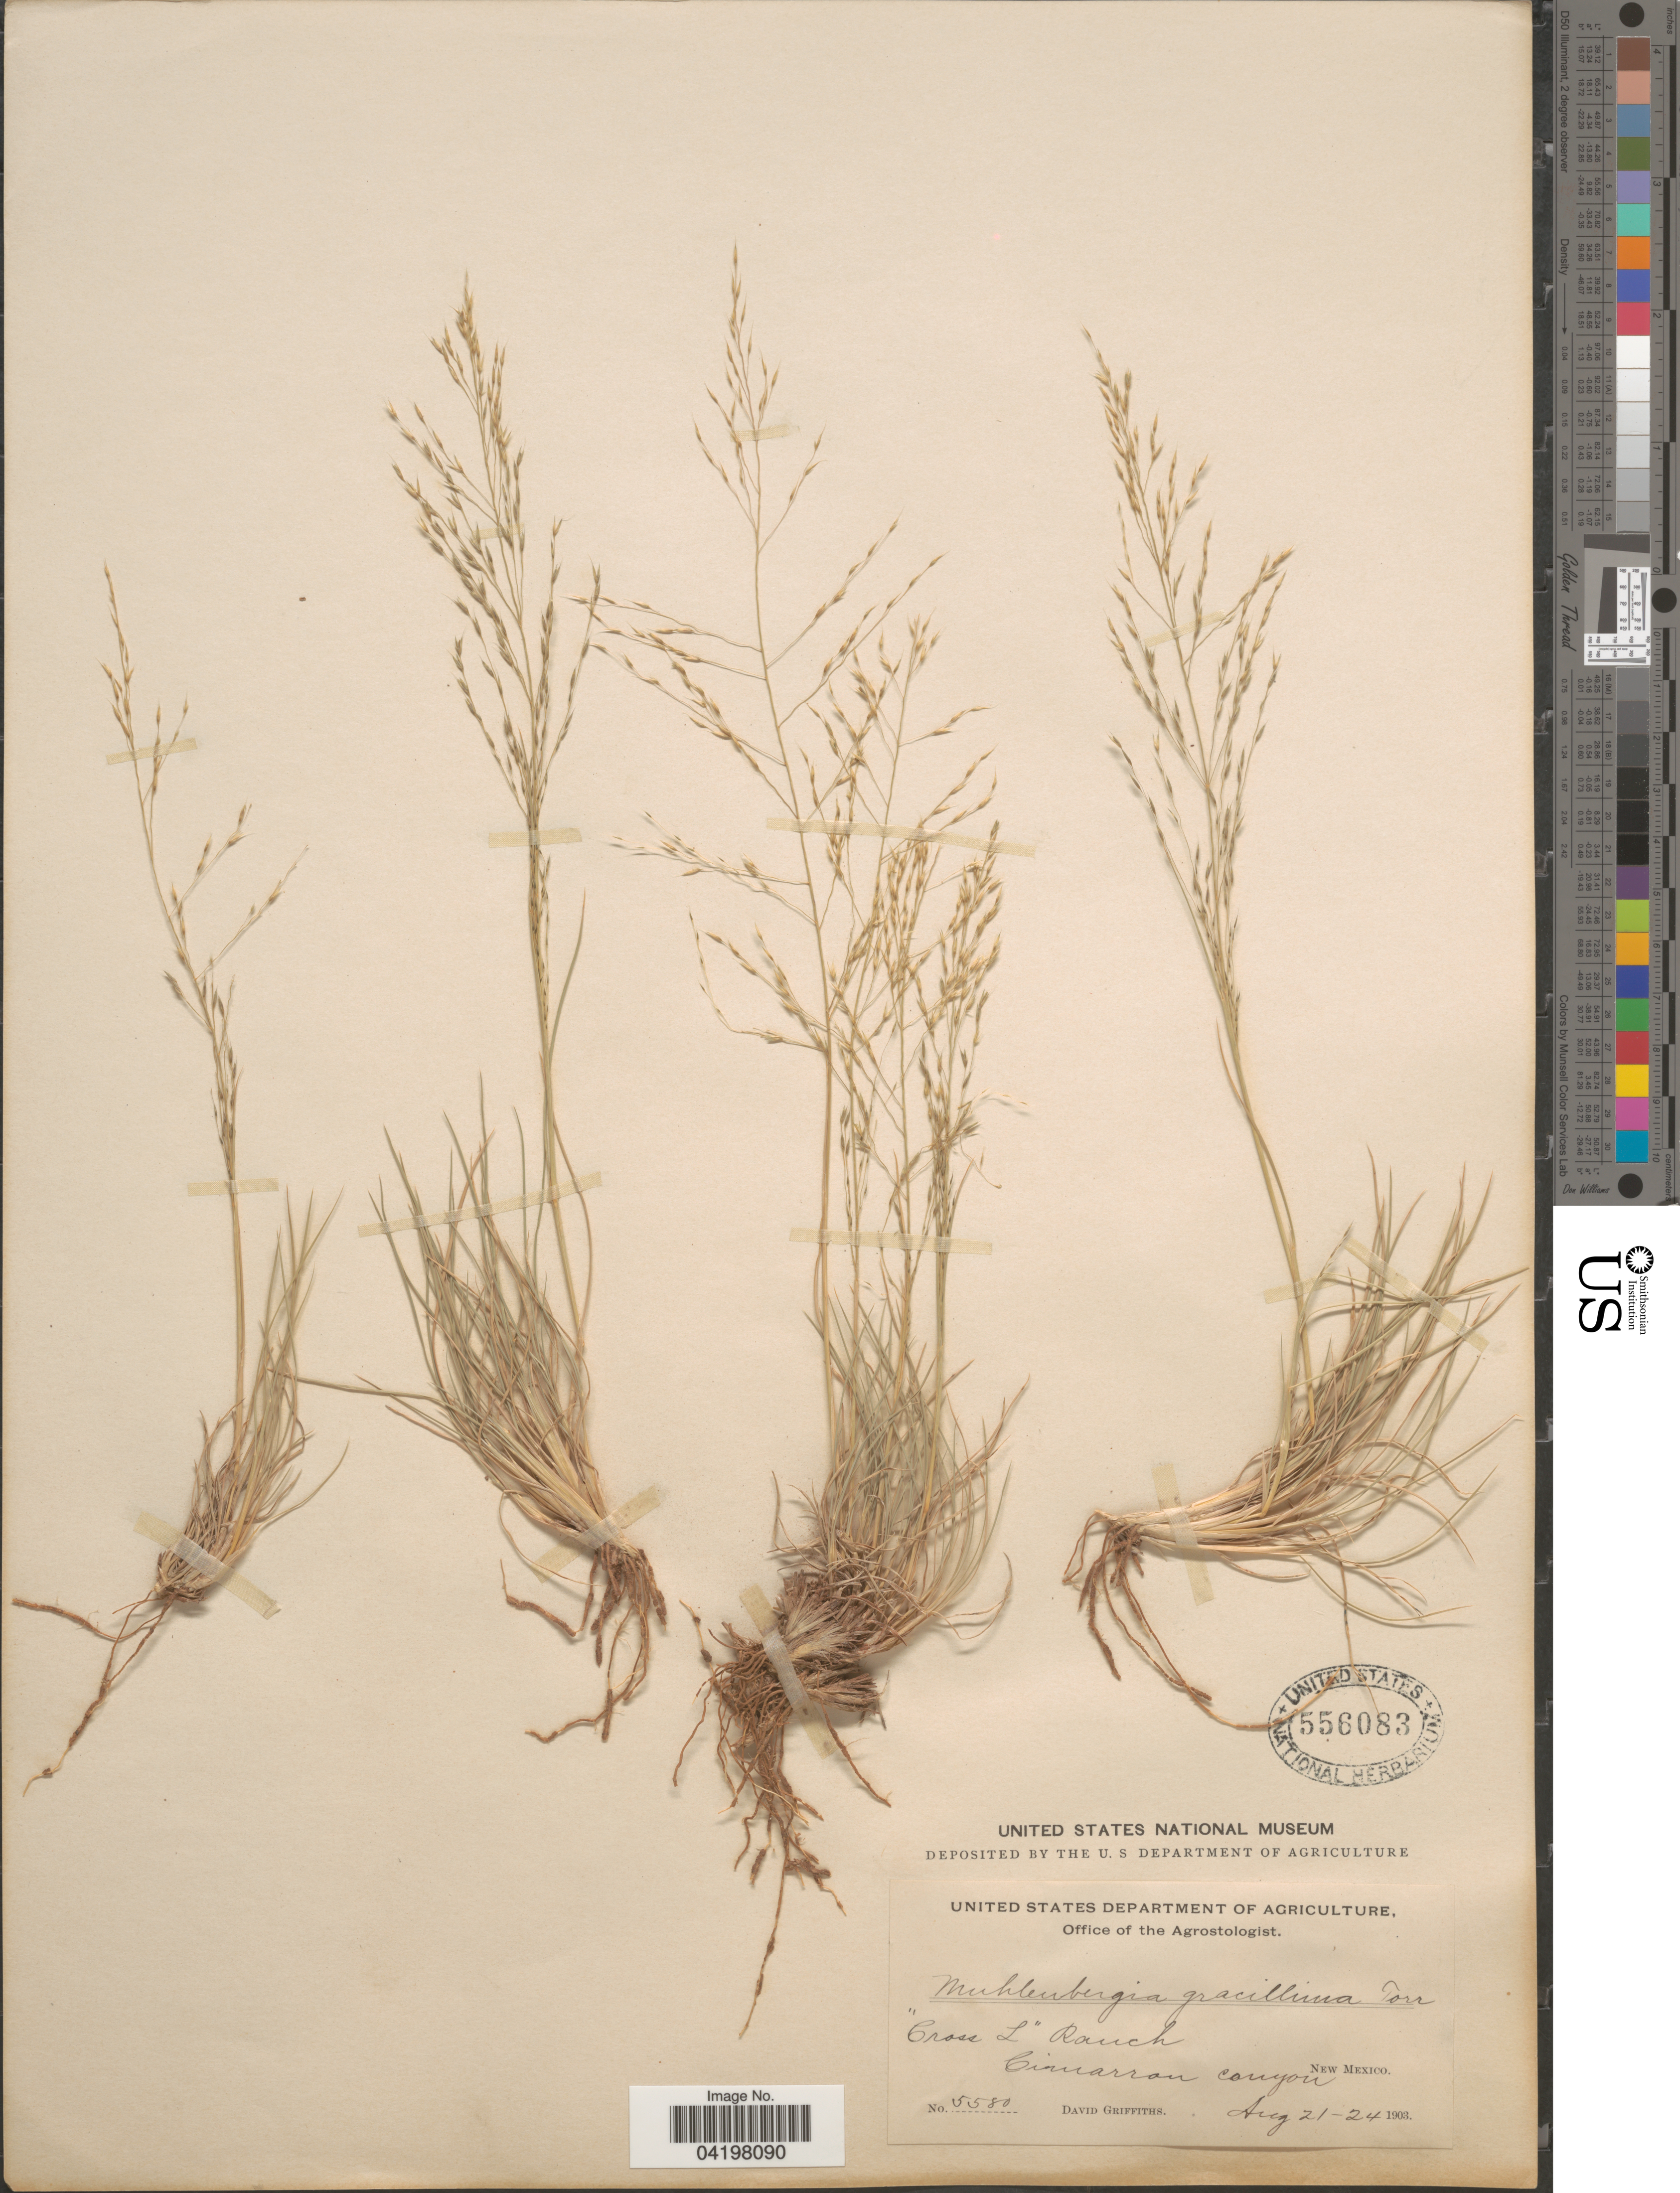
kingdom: Plantae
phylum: Tracheophyta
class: Liliopsida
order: Poales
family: Poaceae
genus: Muhlenbergia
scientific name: Muhlenbergia torreyi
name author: (Kunth) Hitchc. ex Bush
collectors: D. Griffiths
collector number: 5580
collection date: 1903-08-21/1903-08-24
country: United States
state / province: New Mexico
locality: Cross L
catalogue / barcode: US 556083